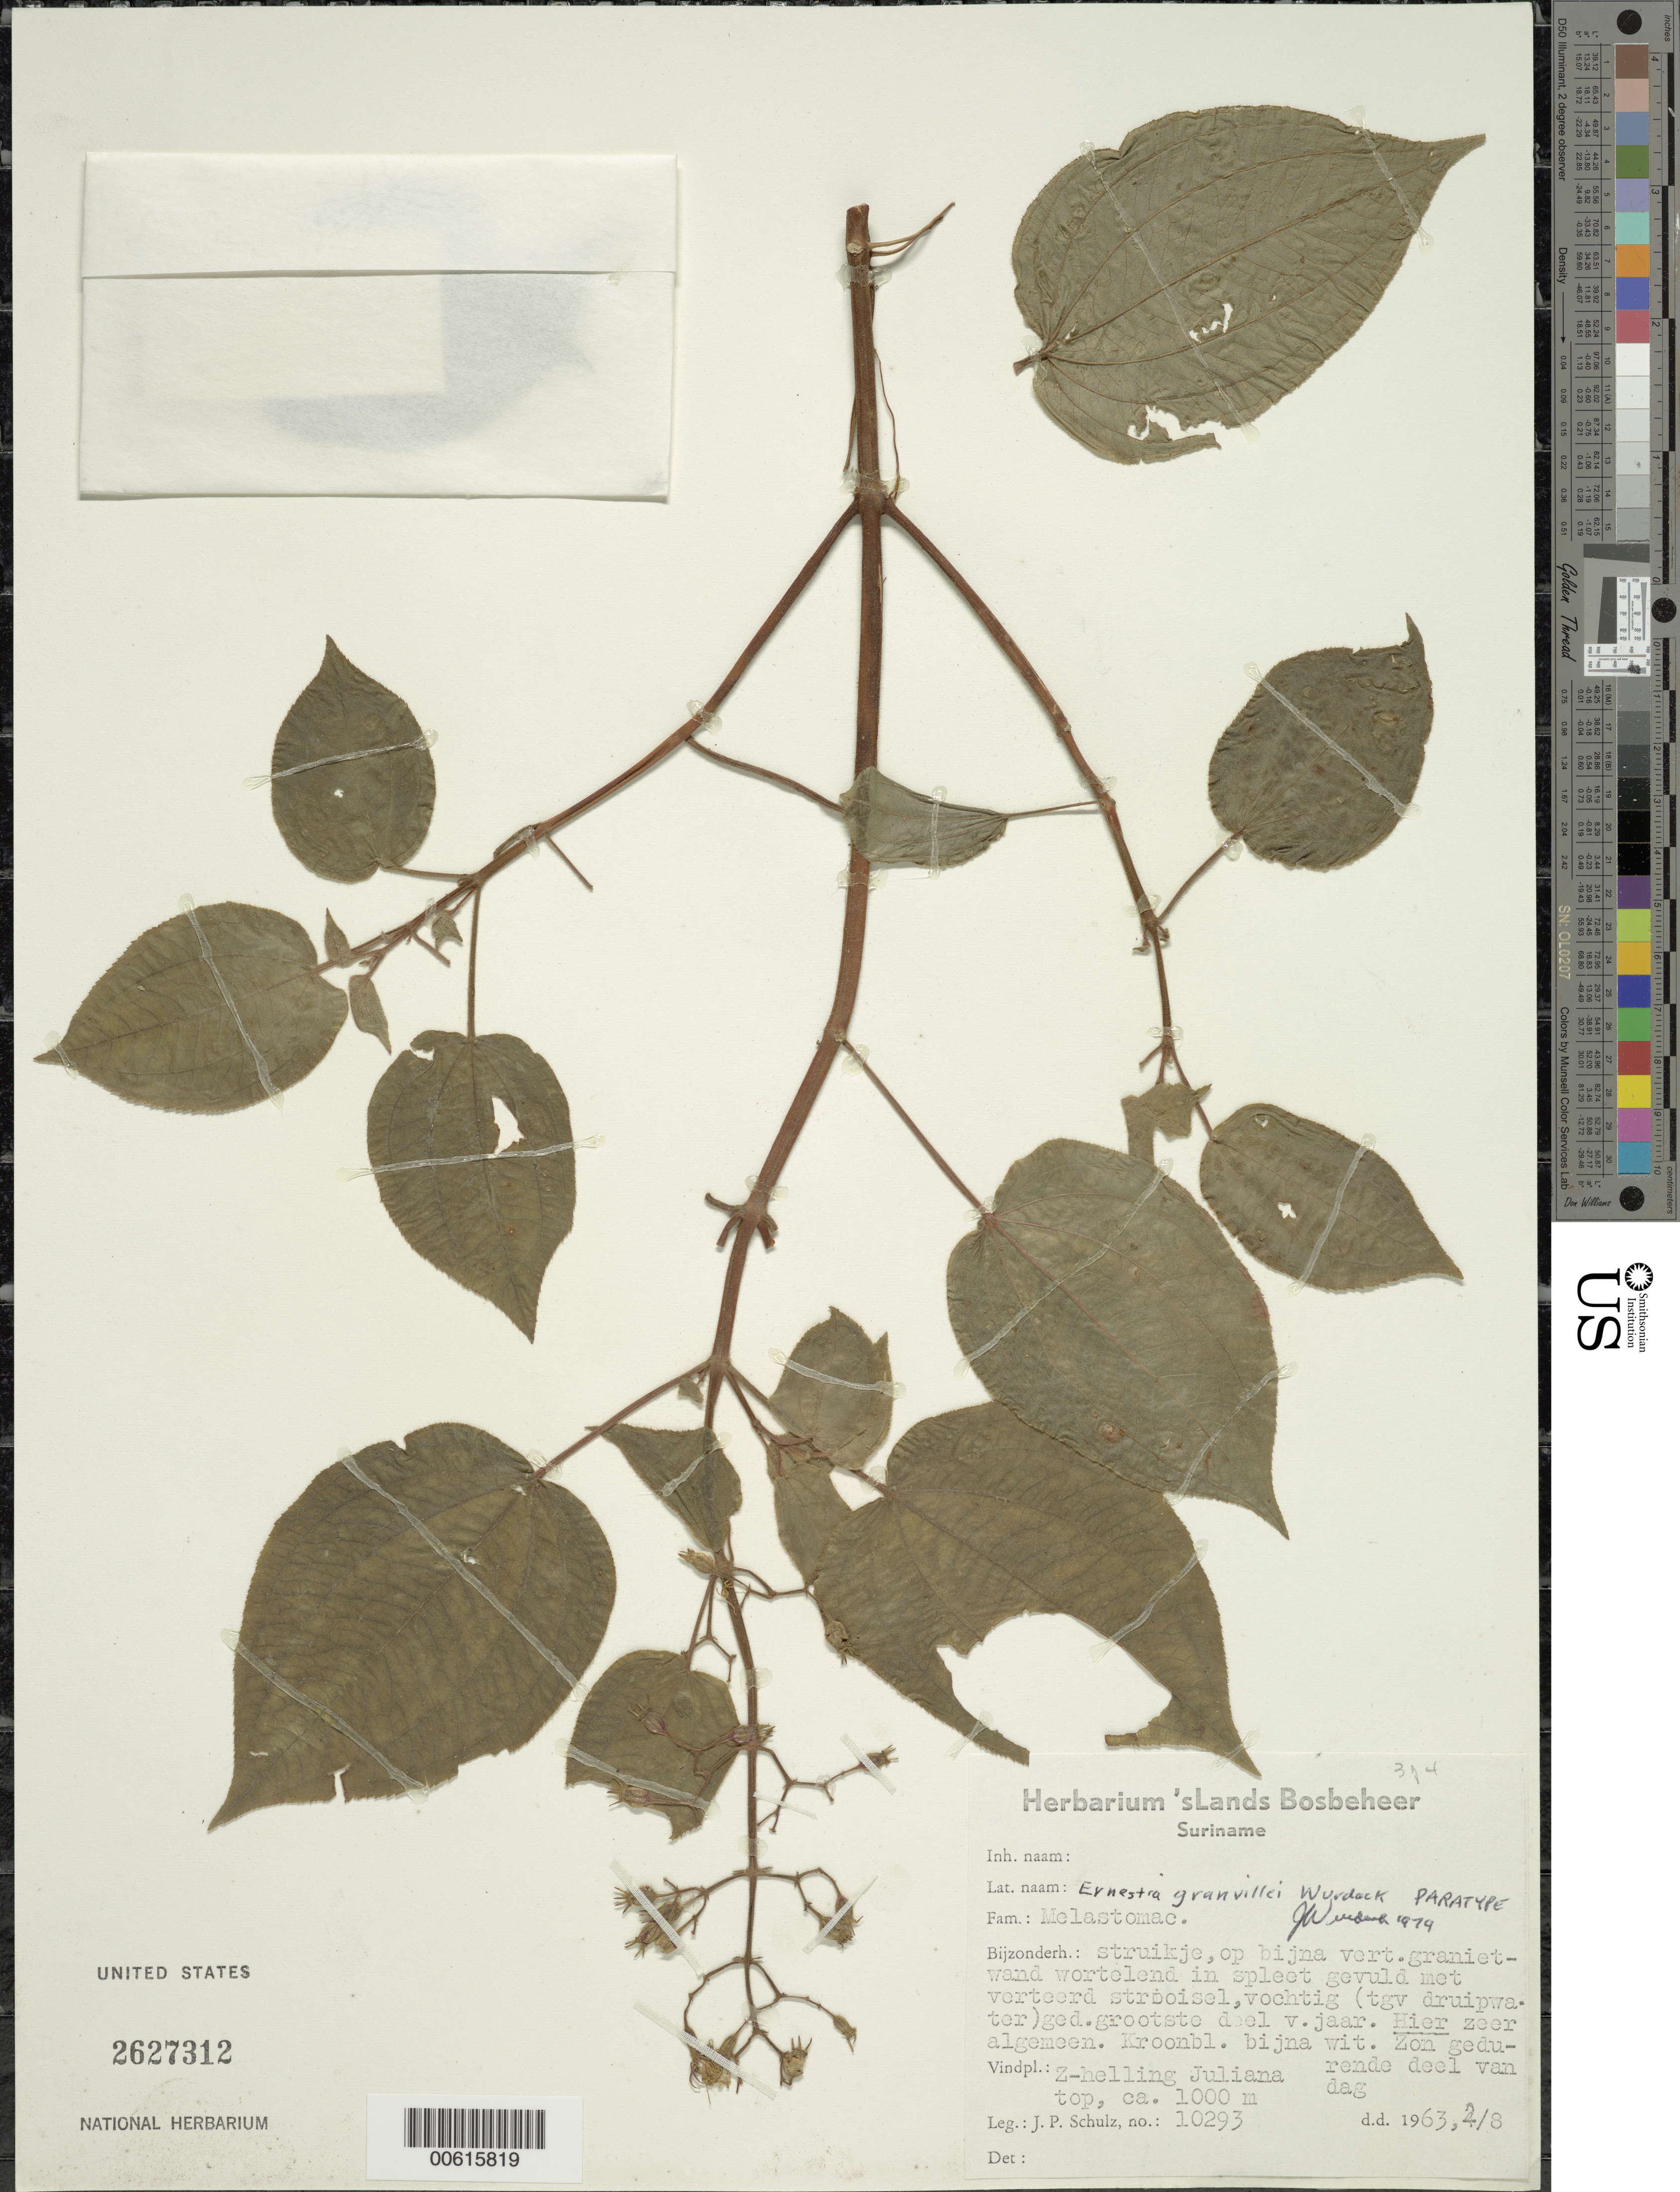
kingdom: Plantae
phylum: Tracheophyta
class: Magnoliopsida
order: Myrtales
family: Melastomataceae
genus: Ernestia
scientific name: Ernestia granvillei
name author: Wurdack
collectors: J. P. Schulz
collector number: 10293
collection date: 1963-02-08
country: Suriname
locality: Z-helling Juliana top.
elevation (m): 1000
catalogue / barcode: US 2627312